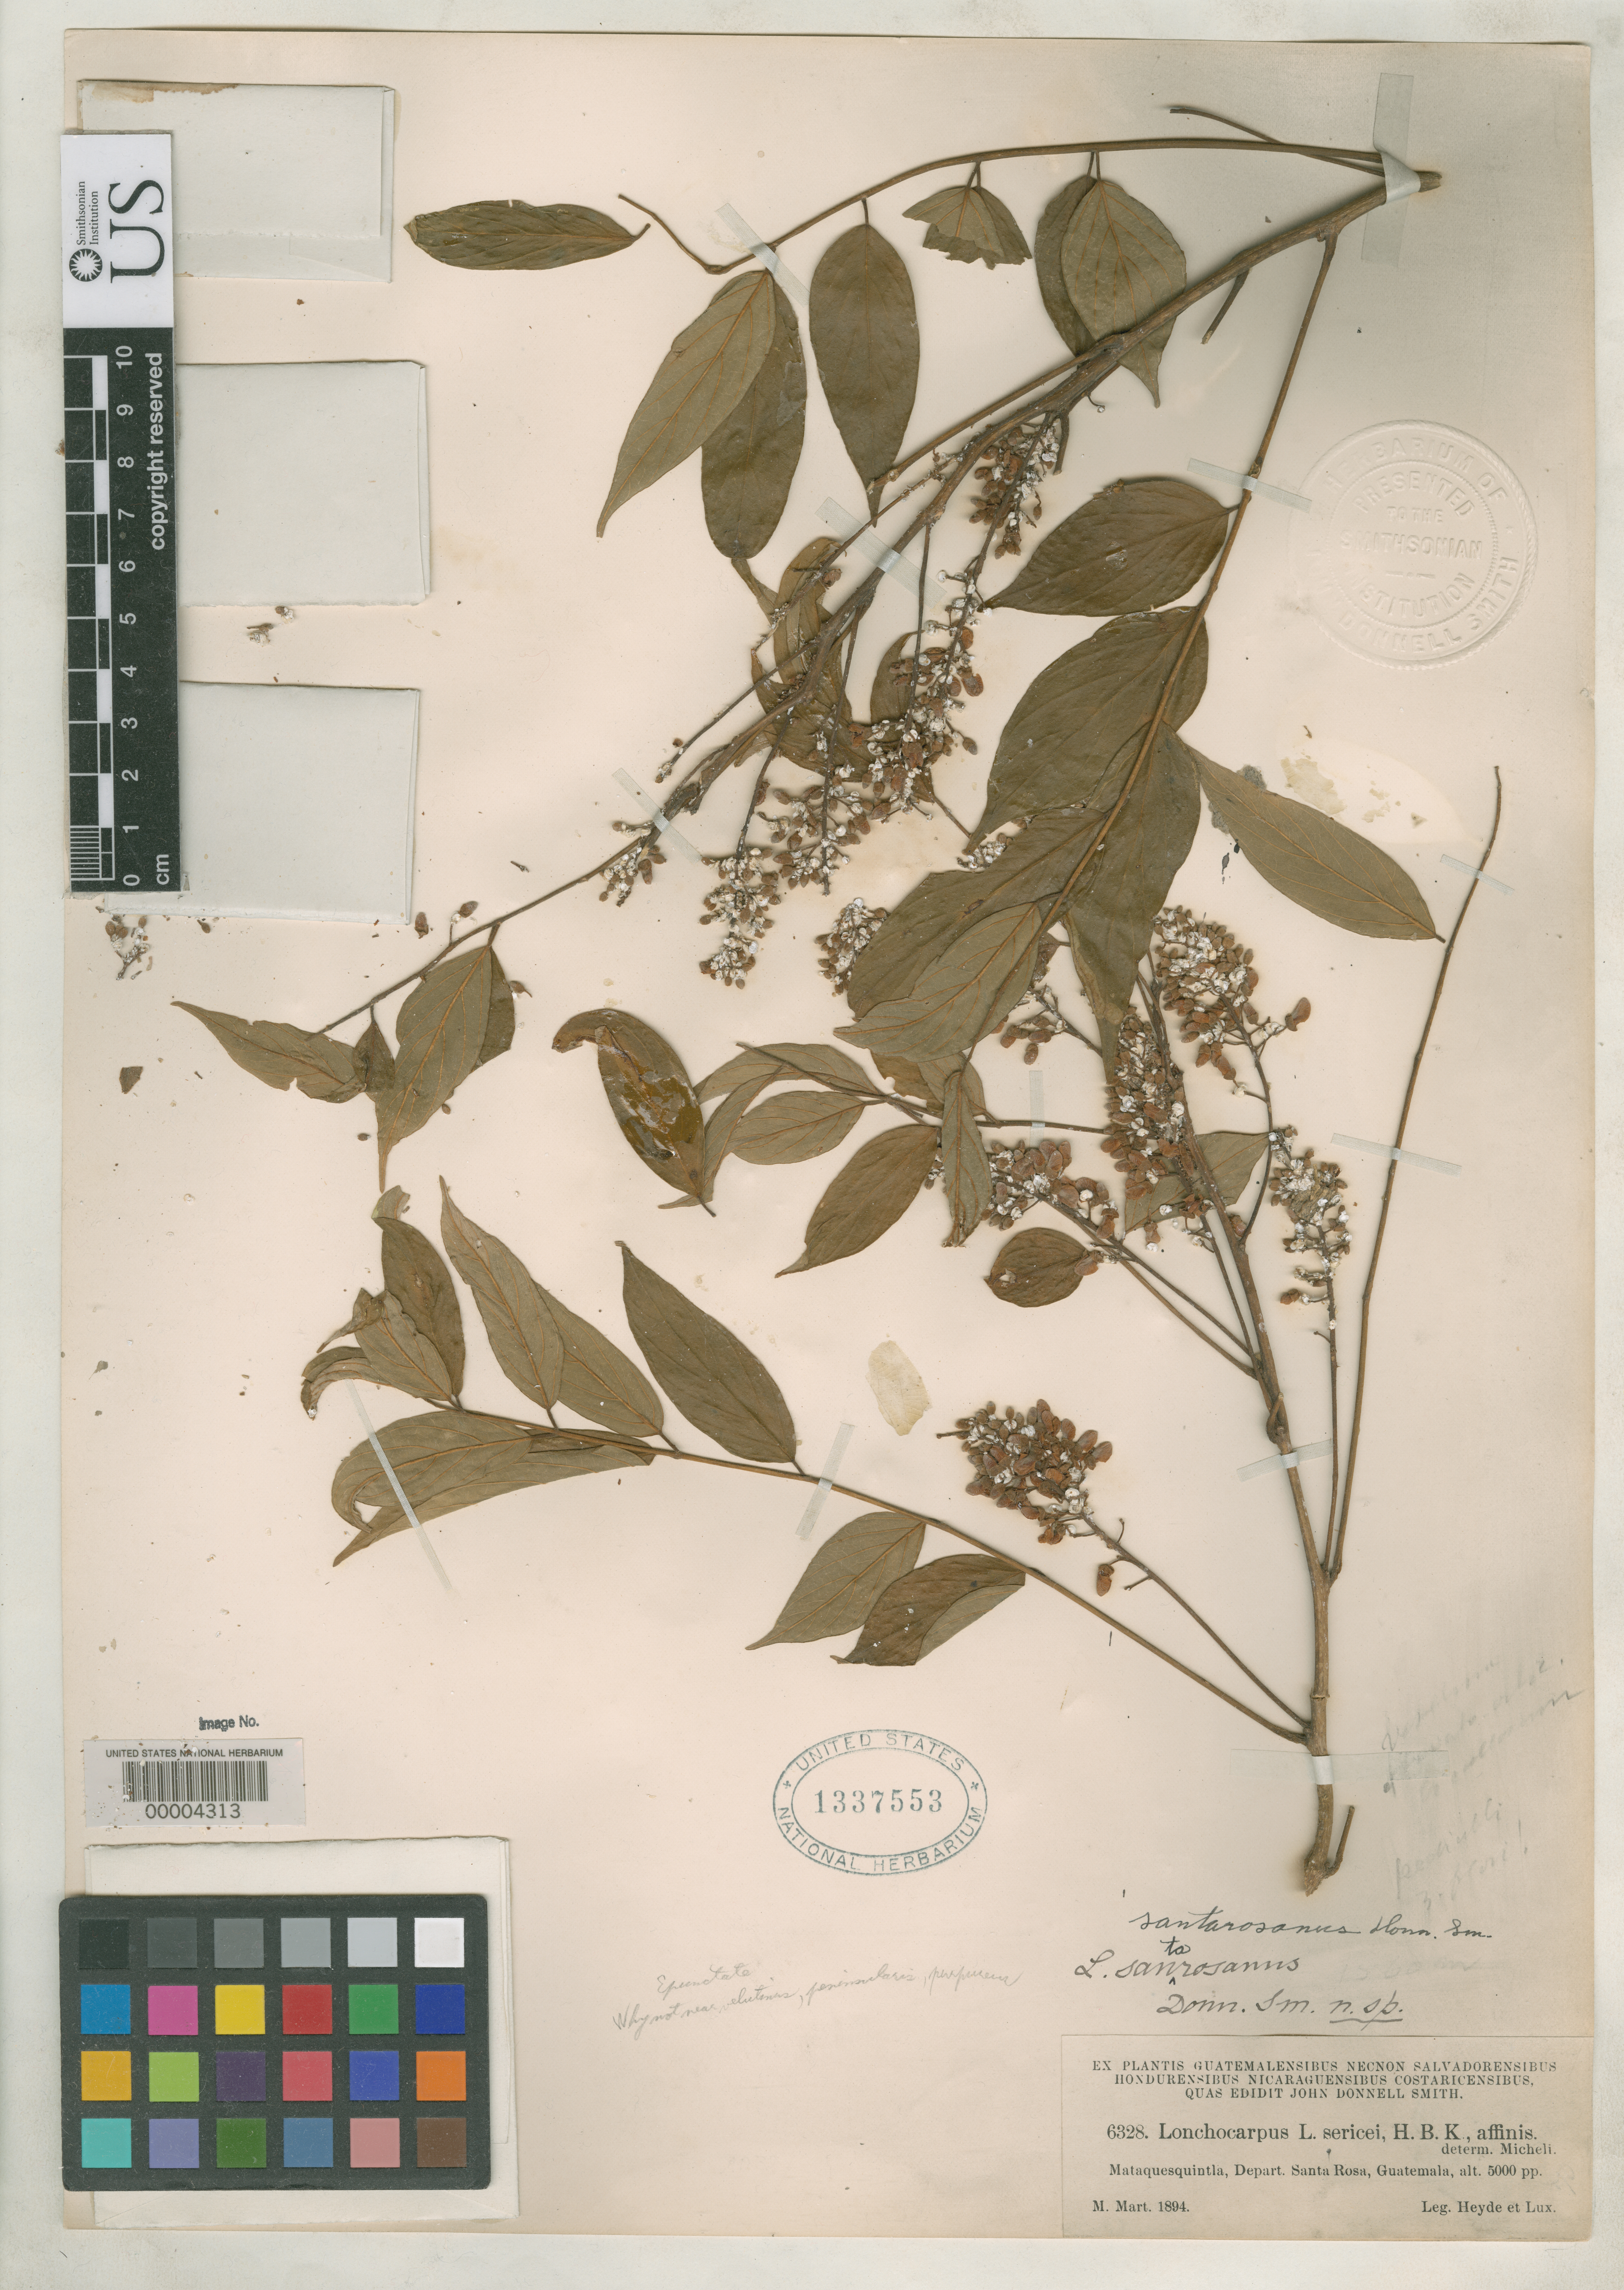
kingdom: Plantae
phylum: Tracheophyta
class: Magnoliopsida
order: Fabales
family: Fabaceae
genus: Lonchocarpus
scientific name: Lonchocarpus santarosanus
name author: Donn. Sm.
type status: Type Collection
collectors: E. T. Heyde & E. Lux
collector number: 6328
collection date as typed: Mar 1894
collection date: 1894-03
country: Guatemala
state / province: Santa Rosa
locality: Mataquescuintla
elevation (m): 1560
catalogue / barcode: US 1337553